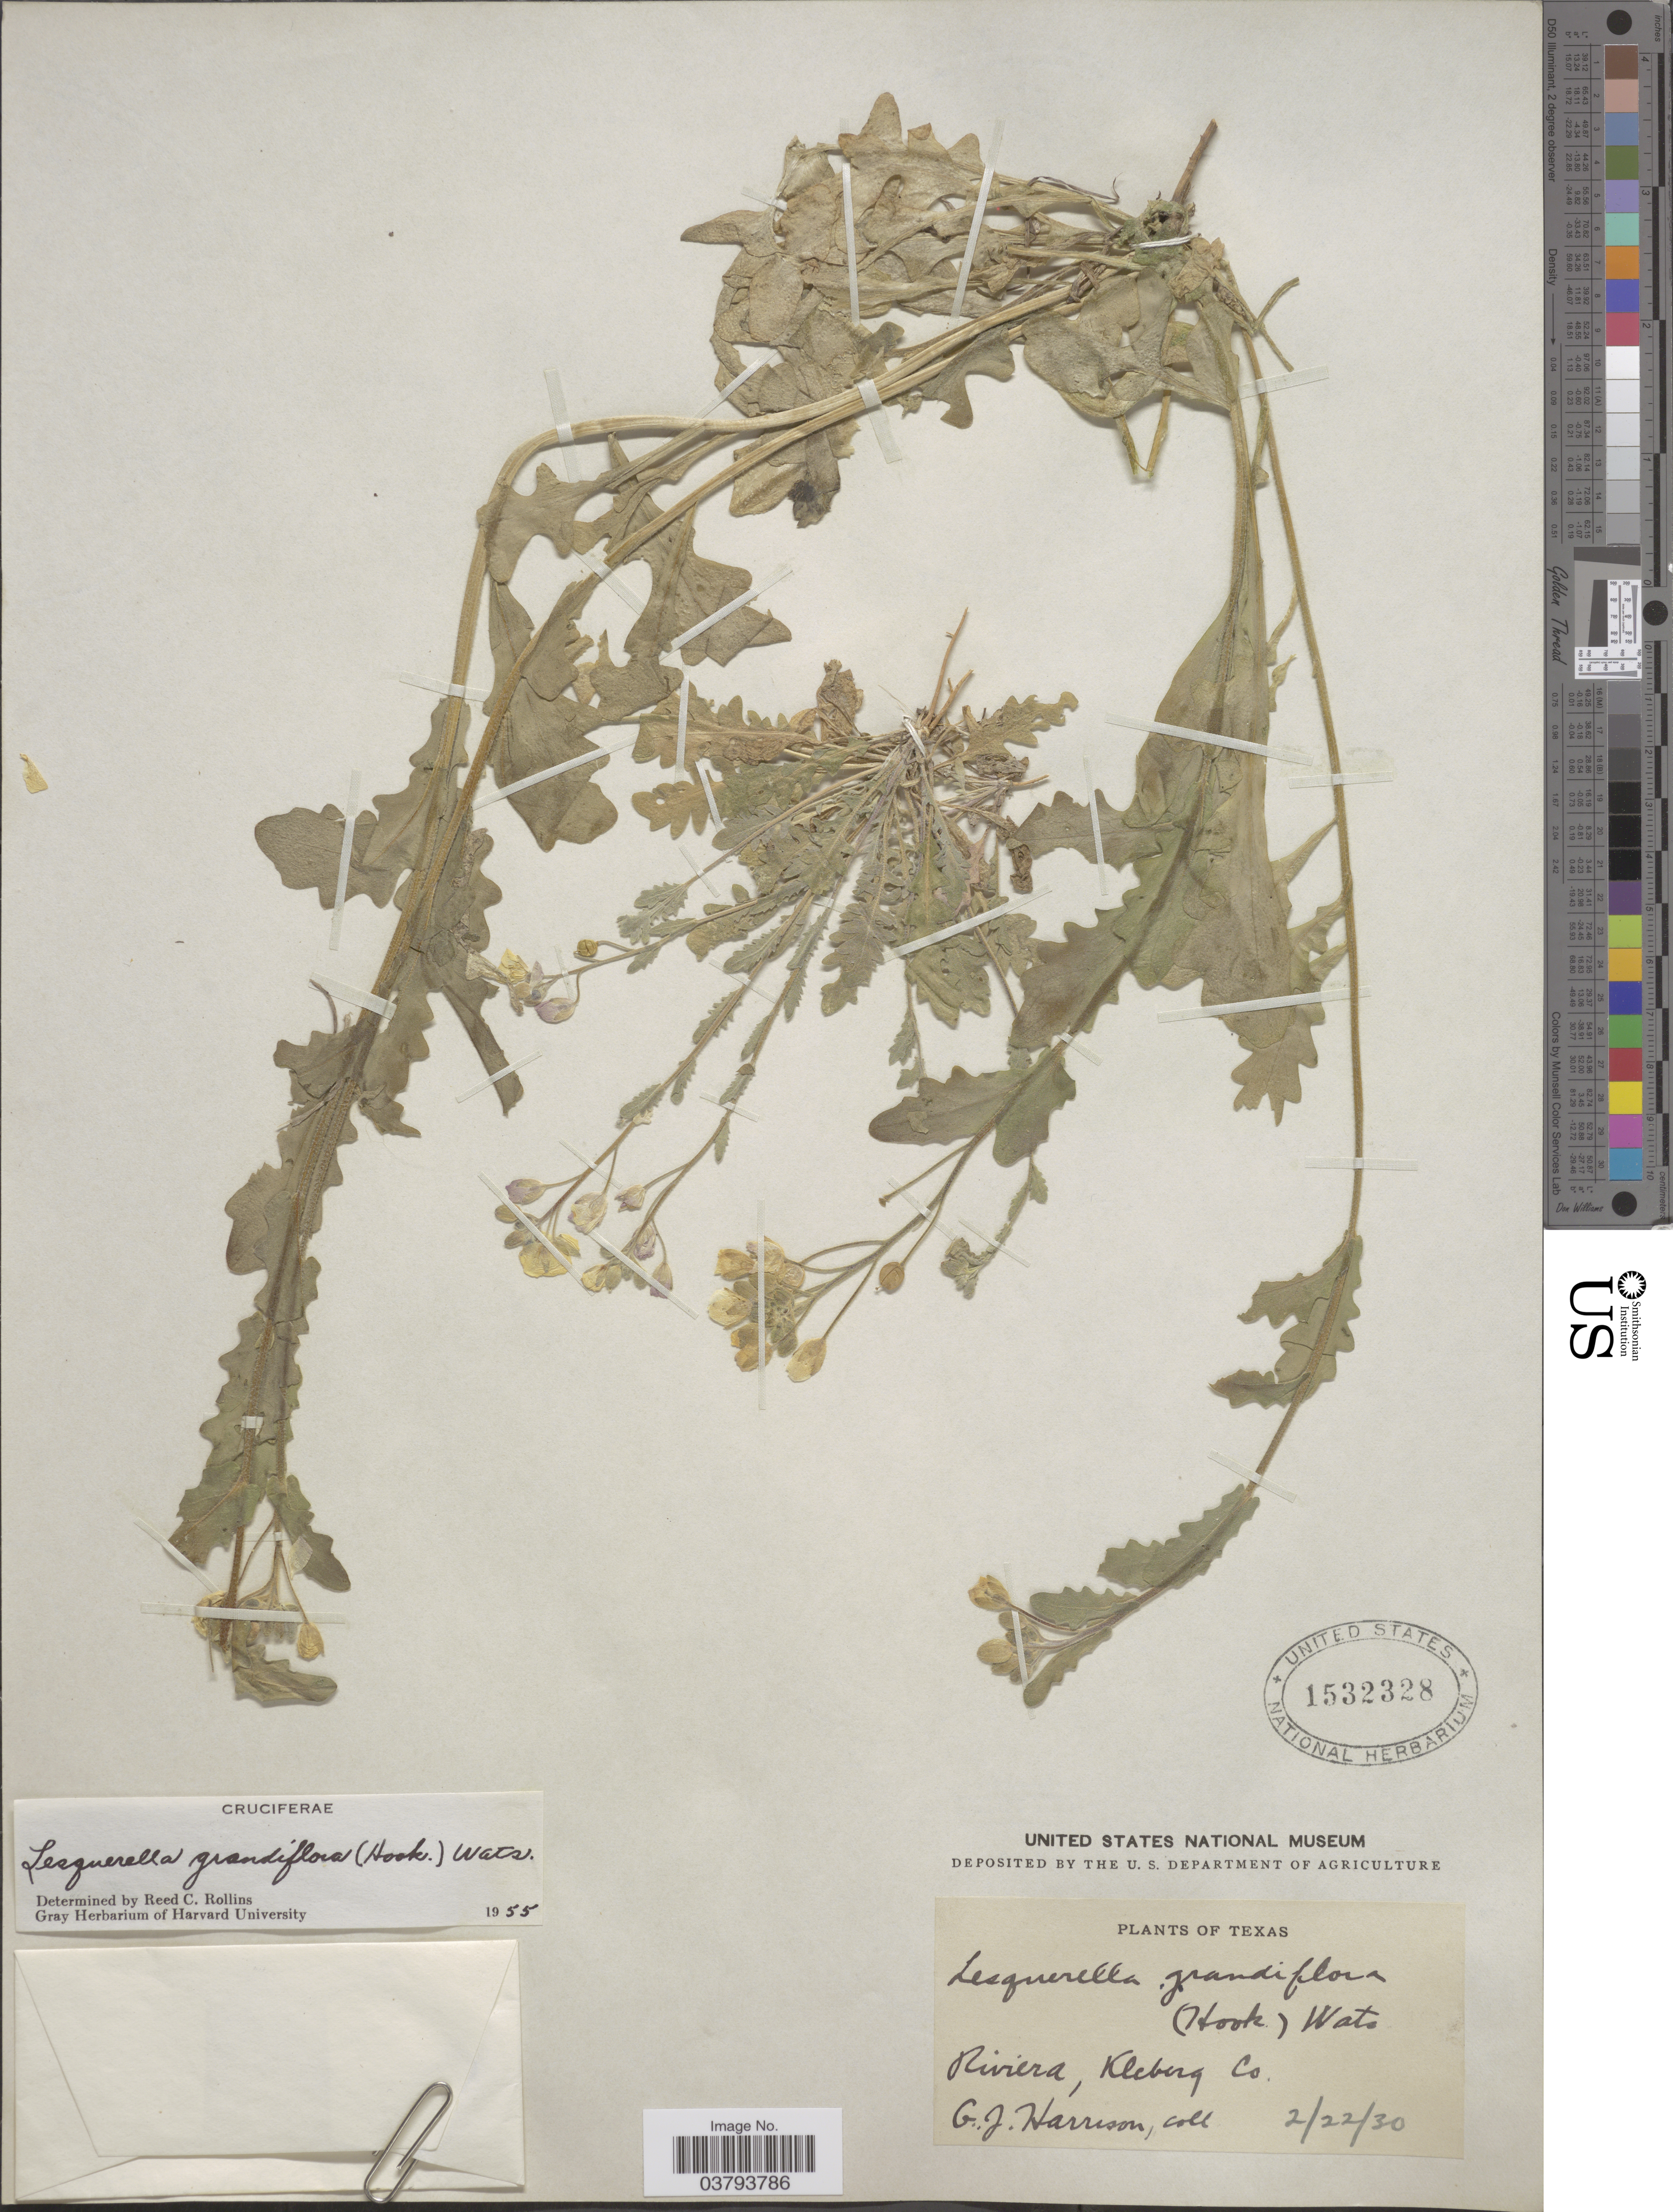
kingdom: Plantae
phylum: Tracheophyta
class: Magnoliopsida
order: Brassicales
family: Brassicaceae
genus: Lesquerella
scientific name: Lesquerella grandiflora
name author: S. Watson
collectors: G. J. Harrison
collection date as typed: Transcribed d/m/y: 22/2/30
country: United States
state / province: Texas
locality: Riviera, Kleberg Co.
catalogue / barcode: US 1532328